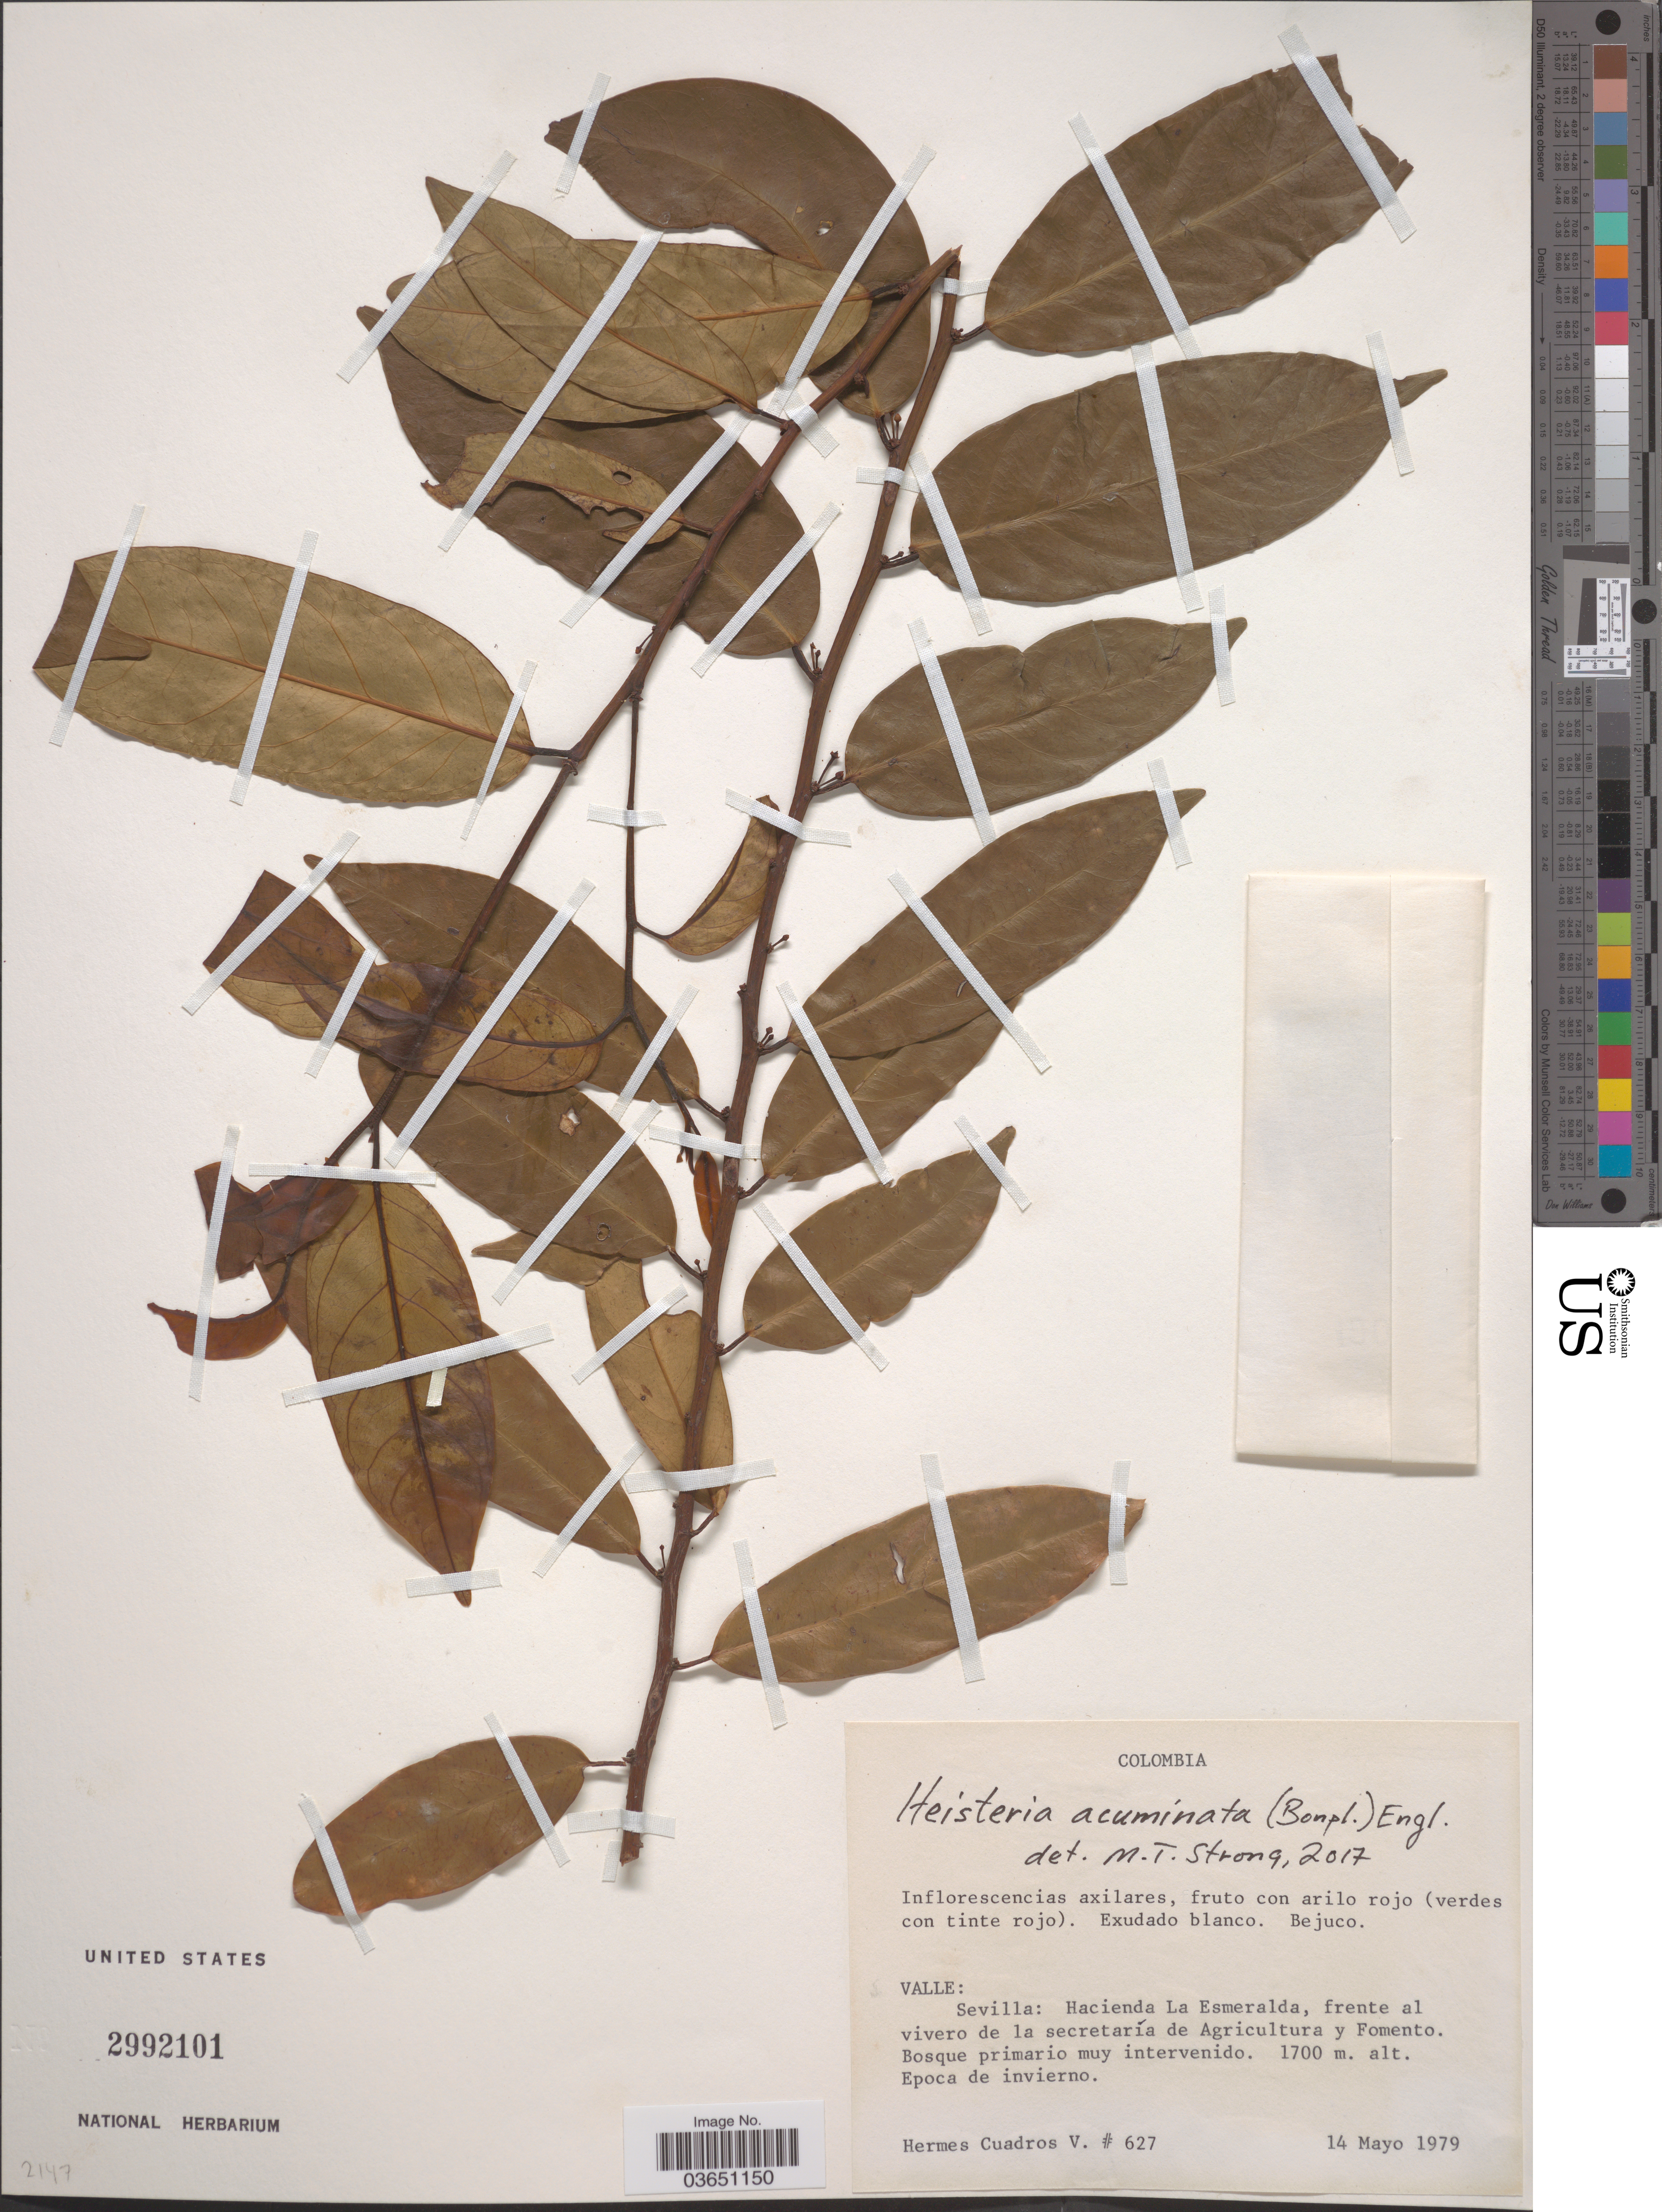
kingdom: Plantae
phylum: Tracheophyta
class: Magnoliopsida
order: Santalales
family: Erythropalaceae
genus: Heisteria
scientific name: Heisteria acuminata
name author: (Humb. & Bonpl.) Engl.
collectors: H. Cuadros V.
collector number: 627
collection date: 1979-05-14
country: Colombia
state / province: Valle del Cauca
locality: Valle: Sevilla: Hacienda La Esmeralda, frente al vivero de la secretaría de Agricultura y Fomento.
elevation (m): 1700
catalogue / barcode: US 2992101